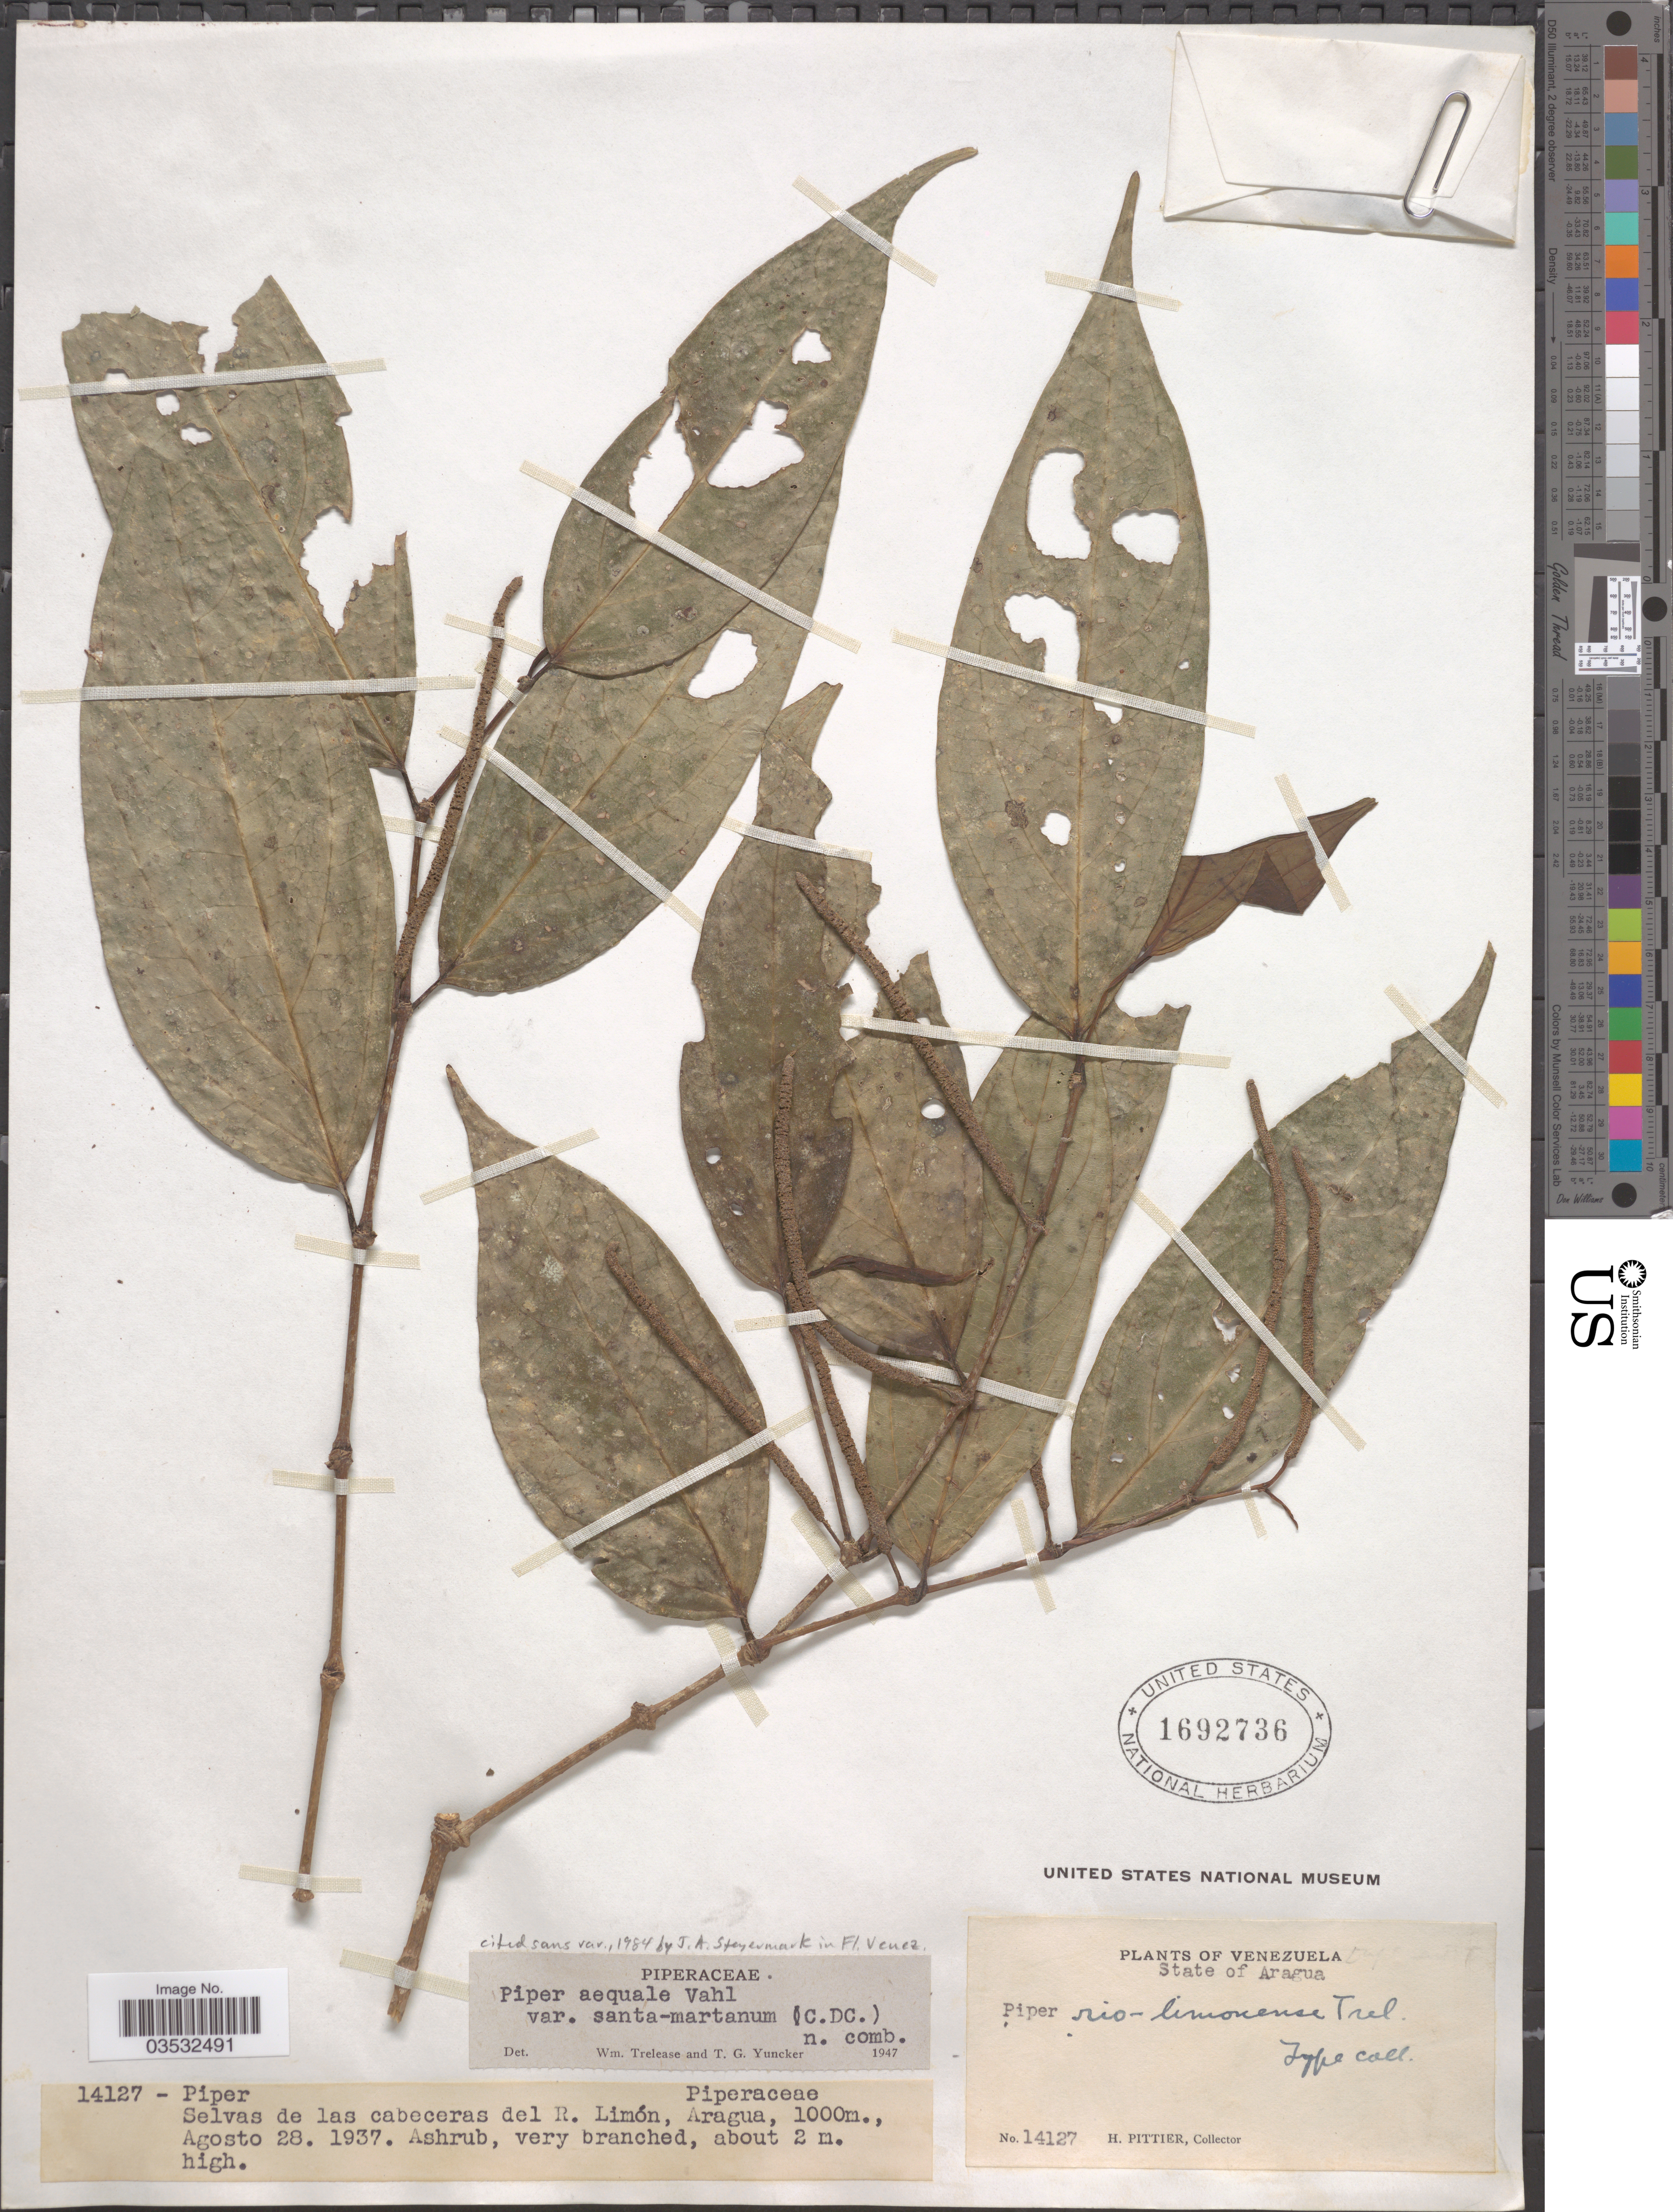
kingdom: Plantae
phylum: Tracheophyta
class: Magnoliopsida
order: Piperales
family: Piperaceae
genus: Piper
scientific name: Piper aequale var. aequale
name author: Vahl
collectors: H. F. Pittier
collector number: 14127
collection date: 1937-08-28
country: Venezuela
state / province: Aragua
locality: Selvas de las cabeceras del R. Limón.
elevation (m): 1000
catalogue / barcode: US 1692736